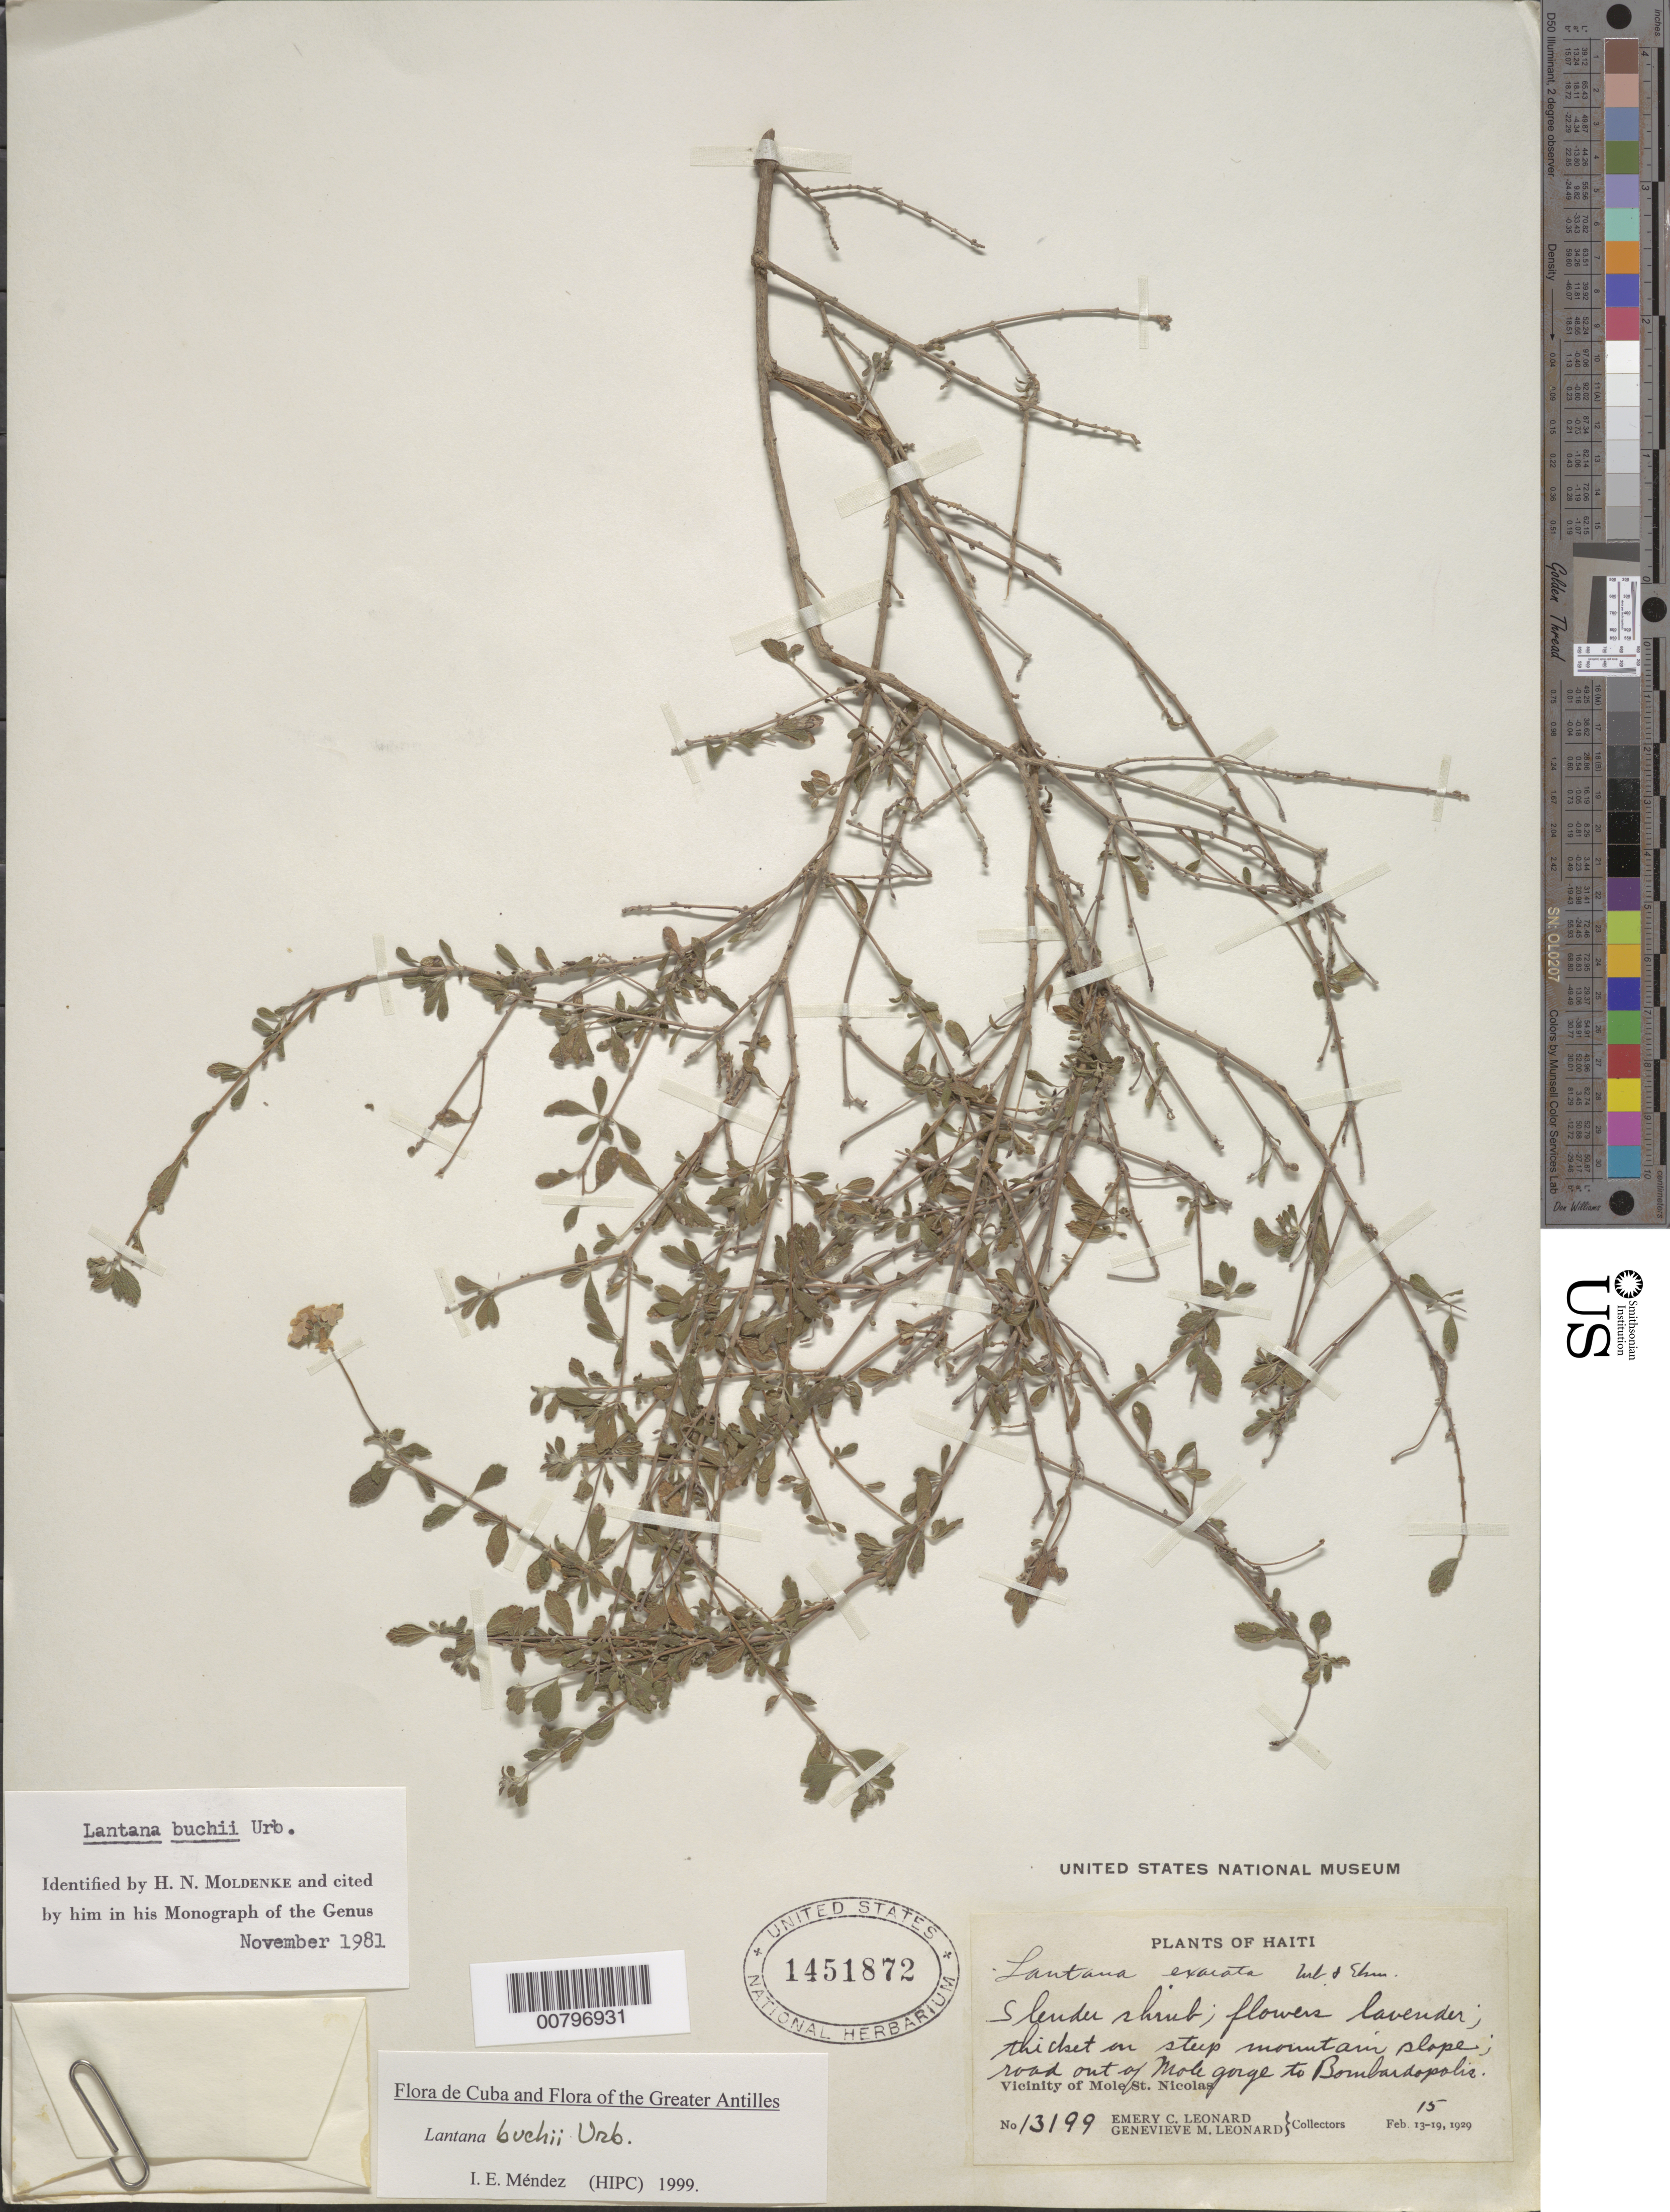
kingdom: Plantae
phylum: Tracheophyta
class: Magnoliopsida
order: Lamiales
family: Verbenaceae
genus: Lantana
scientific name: Lantana buchii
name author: Urb.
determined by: Méndez, Isidro E., (HIPC)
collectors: E. C. Leonard & G. M. Leonard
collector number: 13199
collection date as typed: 15 Feb 1929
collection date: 1929-02-15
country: Haiti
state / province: Nord-Ouest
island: Hispaniola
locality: Vicinity of Mole St. Nicolas, road out of Mole gorge to Bombardopolis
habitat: Thicket on steep mountain slope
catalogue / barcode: US 1451872